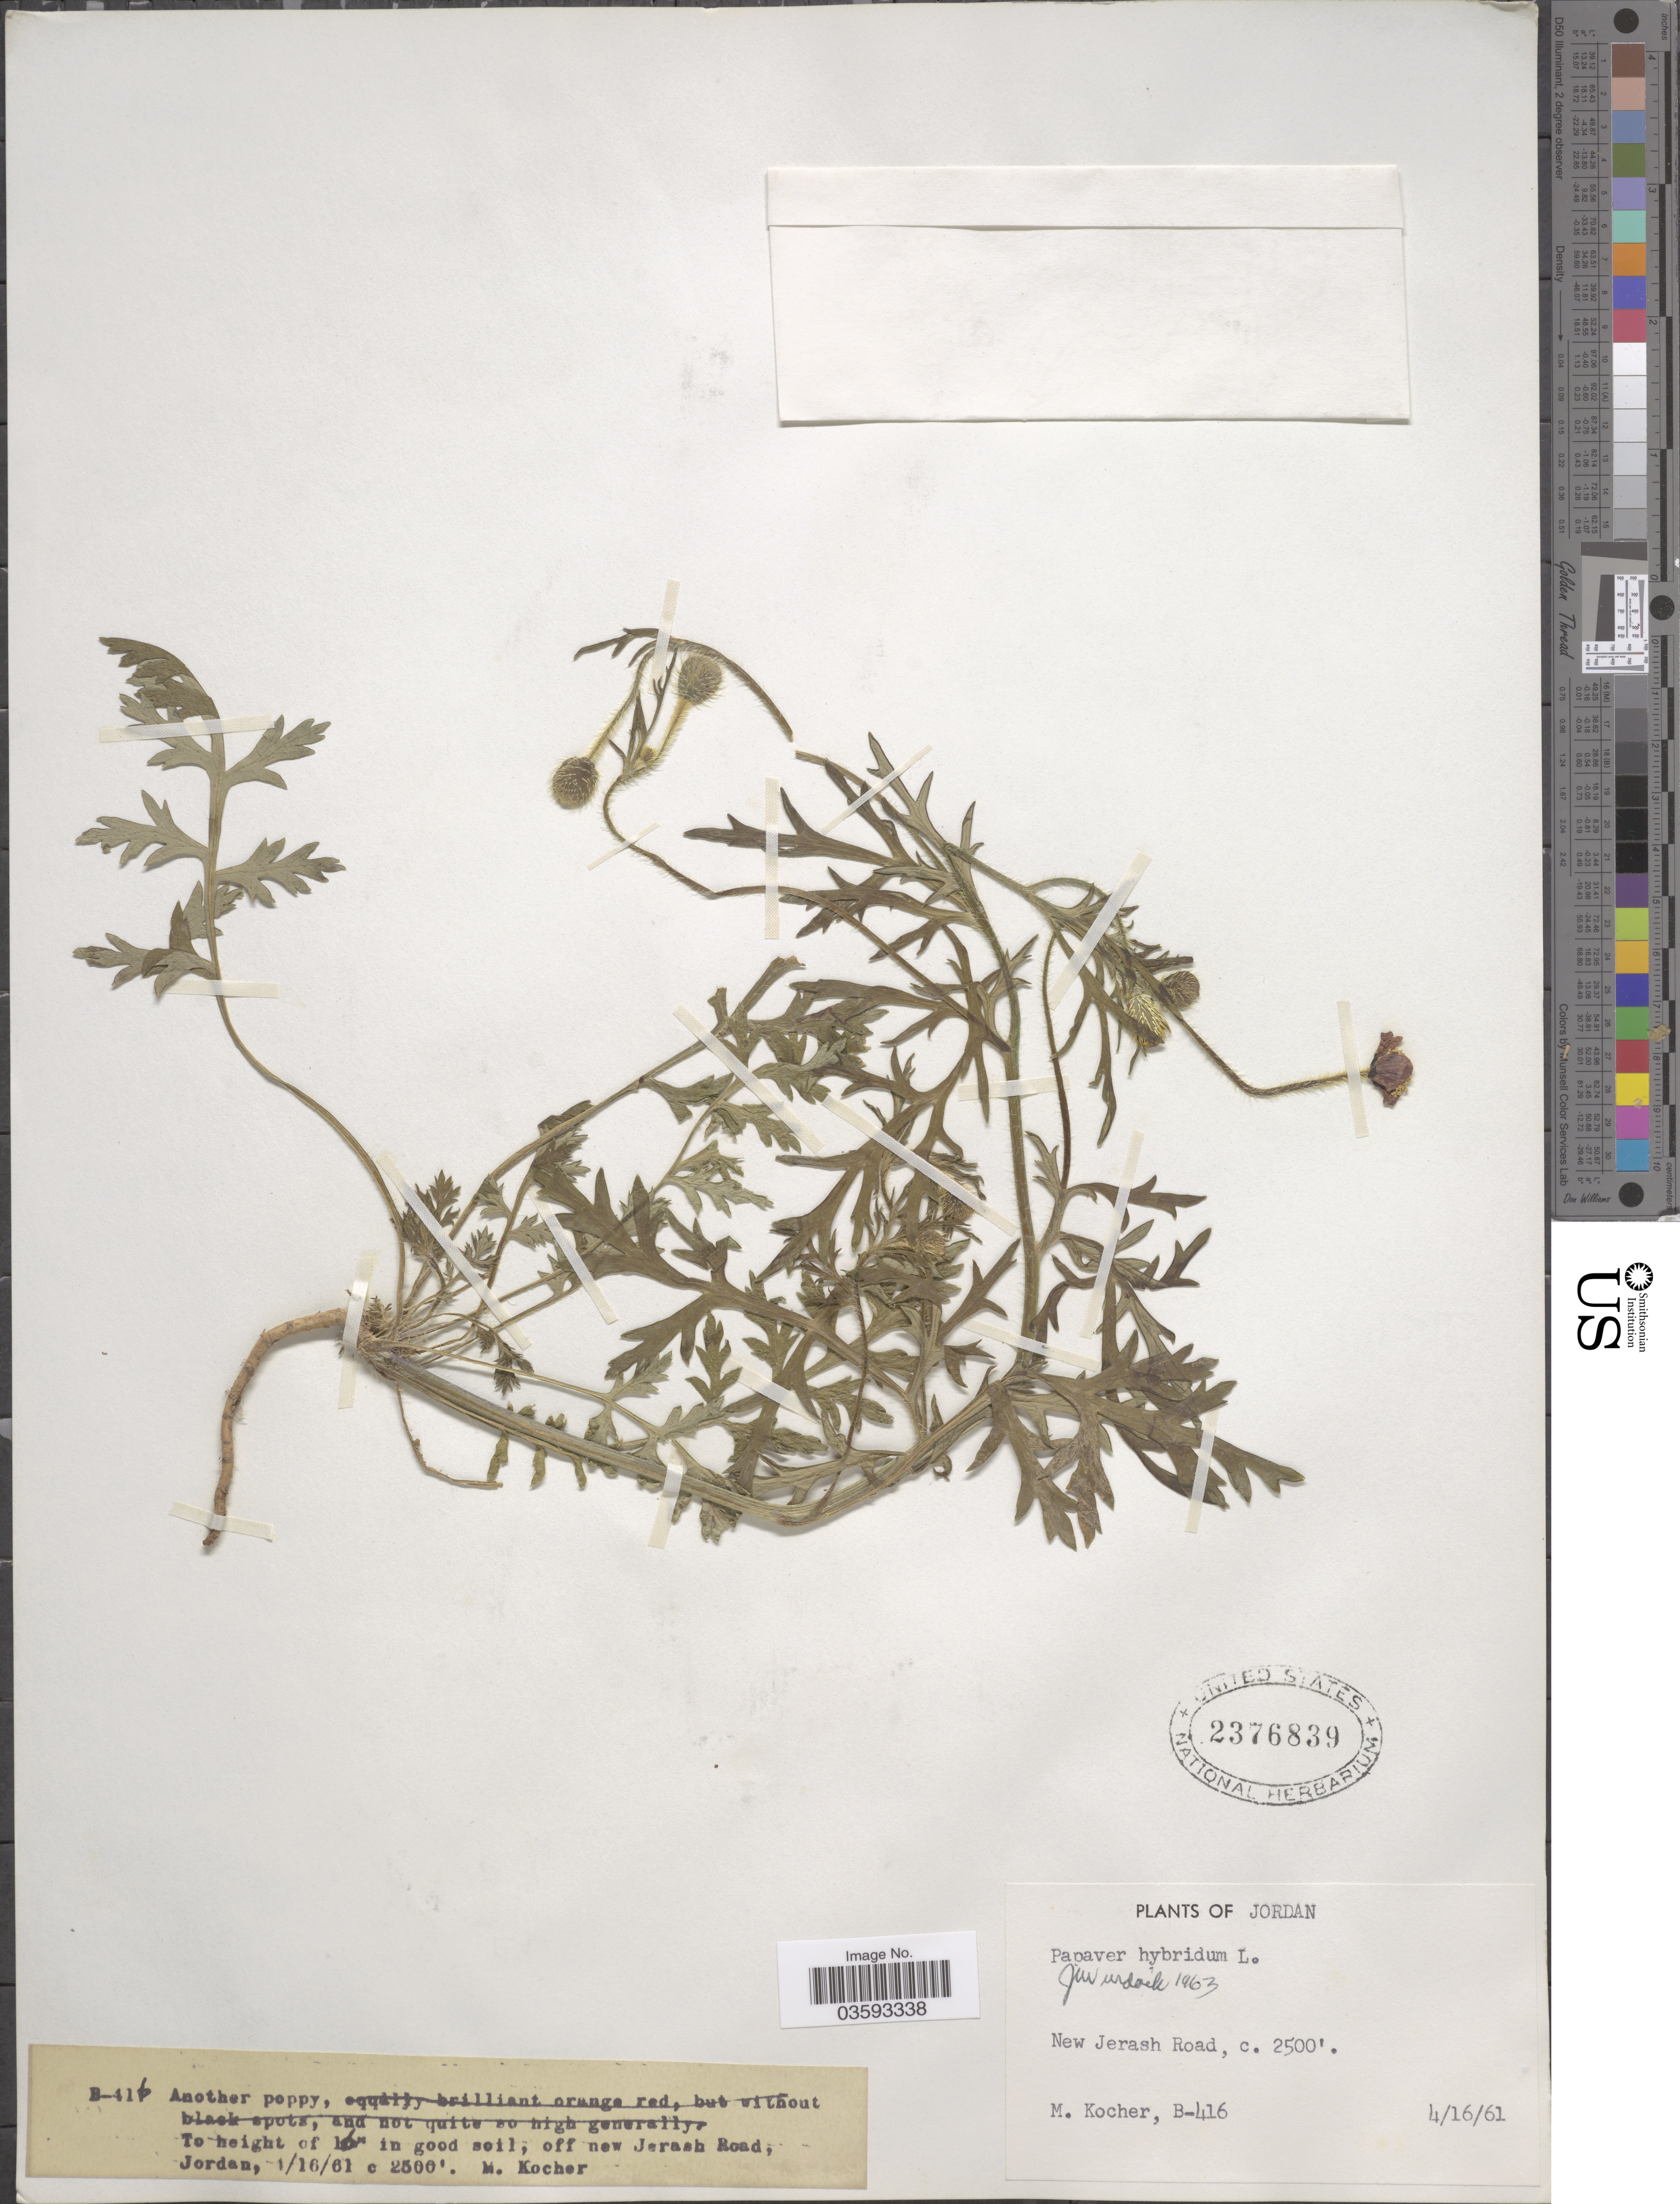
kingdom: Plantae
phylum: Tracheophyta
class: Magnoliopsida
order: Ranunculales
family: Papaveraceae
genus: Papaver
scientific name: Papaver hybridum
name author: L.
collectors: M. Kocher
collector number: B-416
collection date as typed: Transcribed d/m/y: 16/4/61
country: Jordan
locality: Off New Jerash Road.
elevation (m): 762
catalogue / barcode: US 2376839